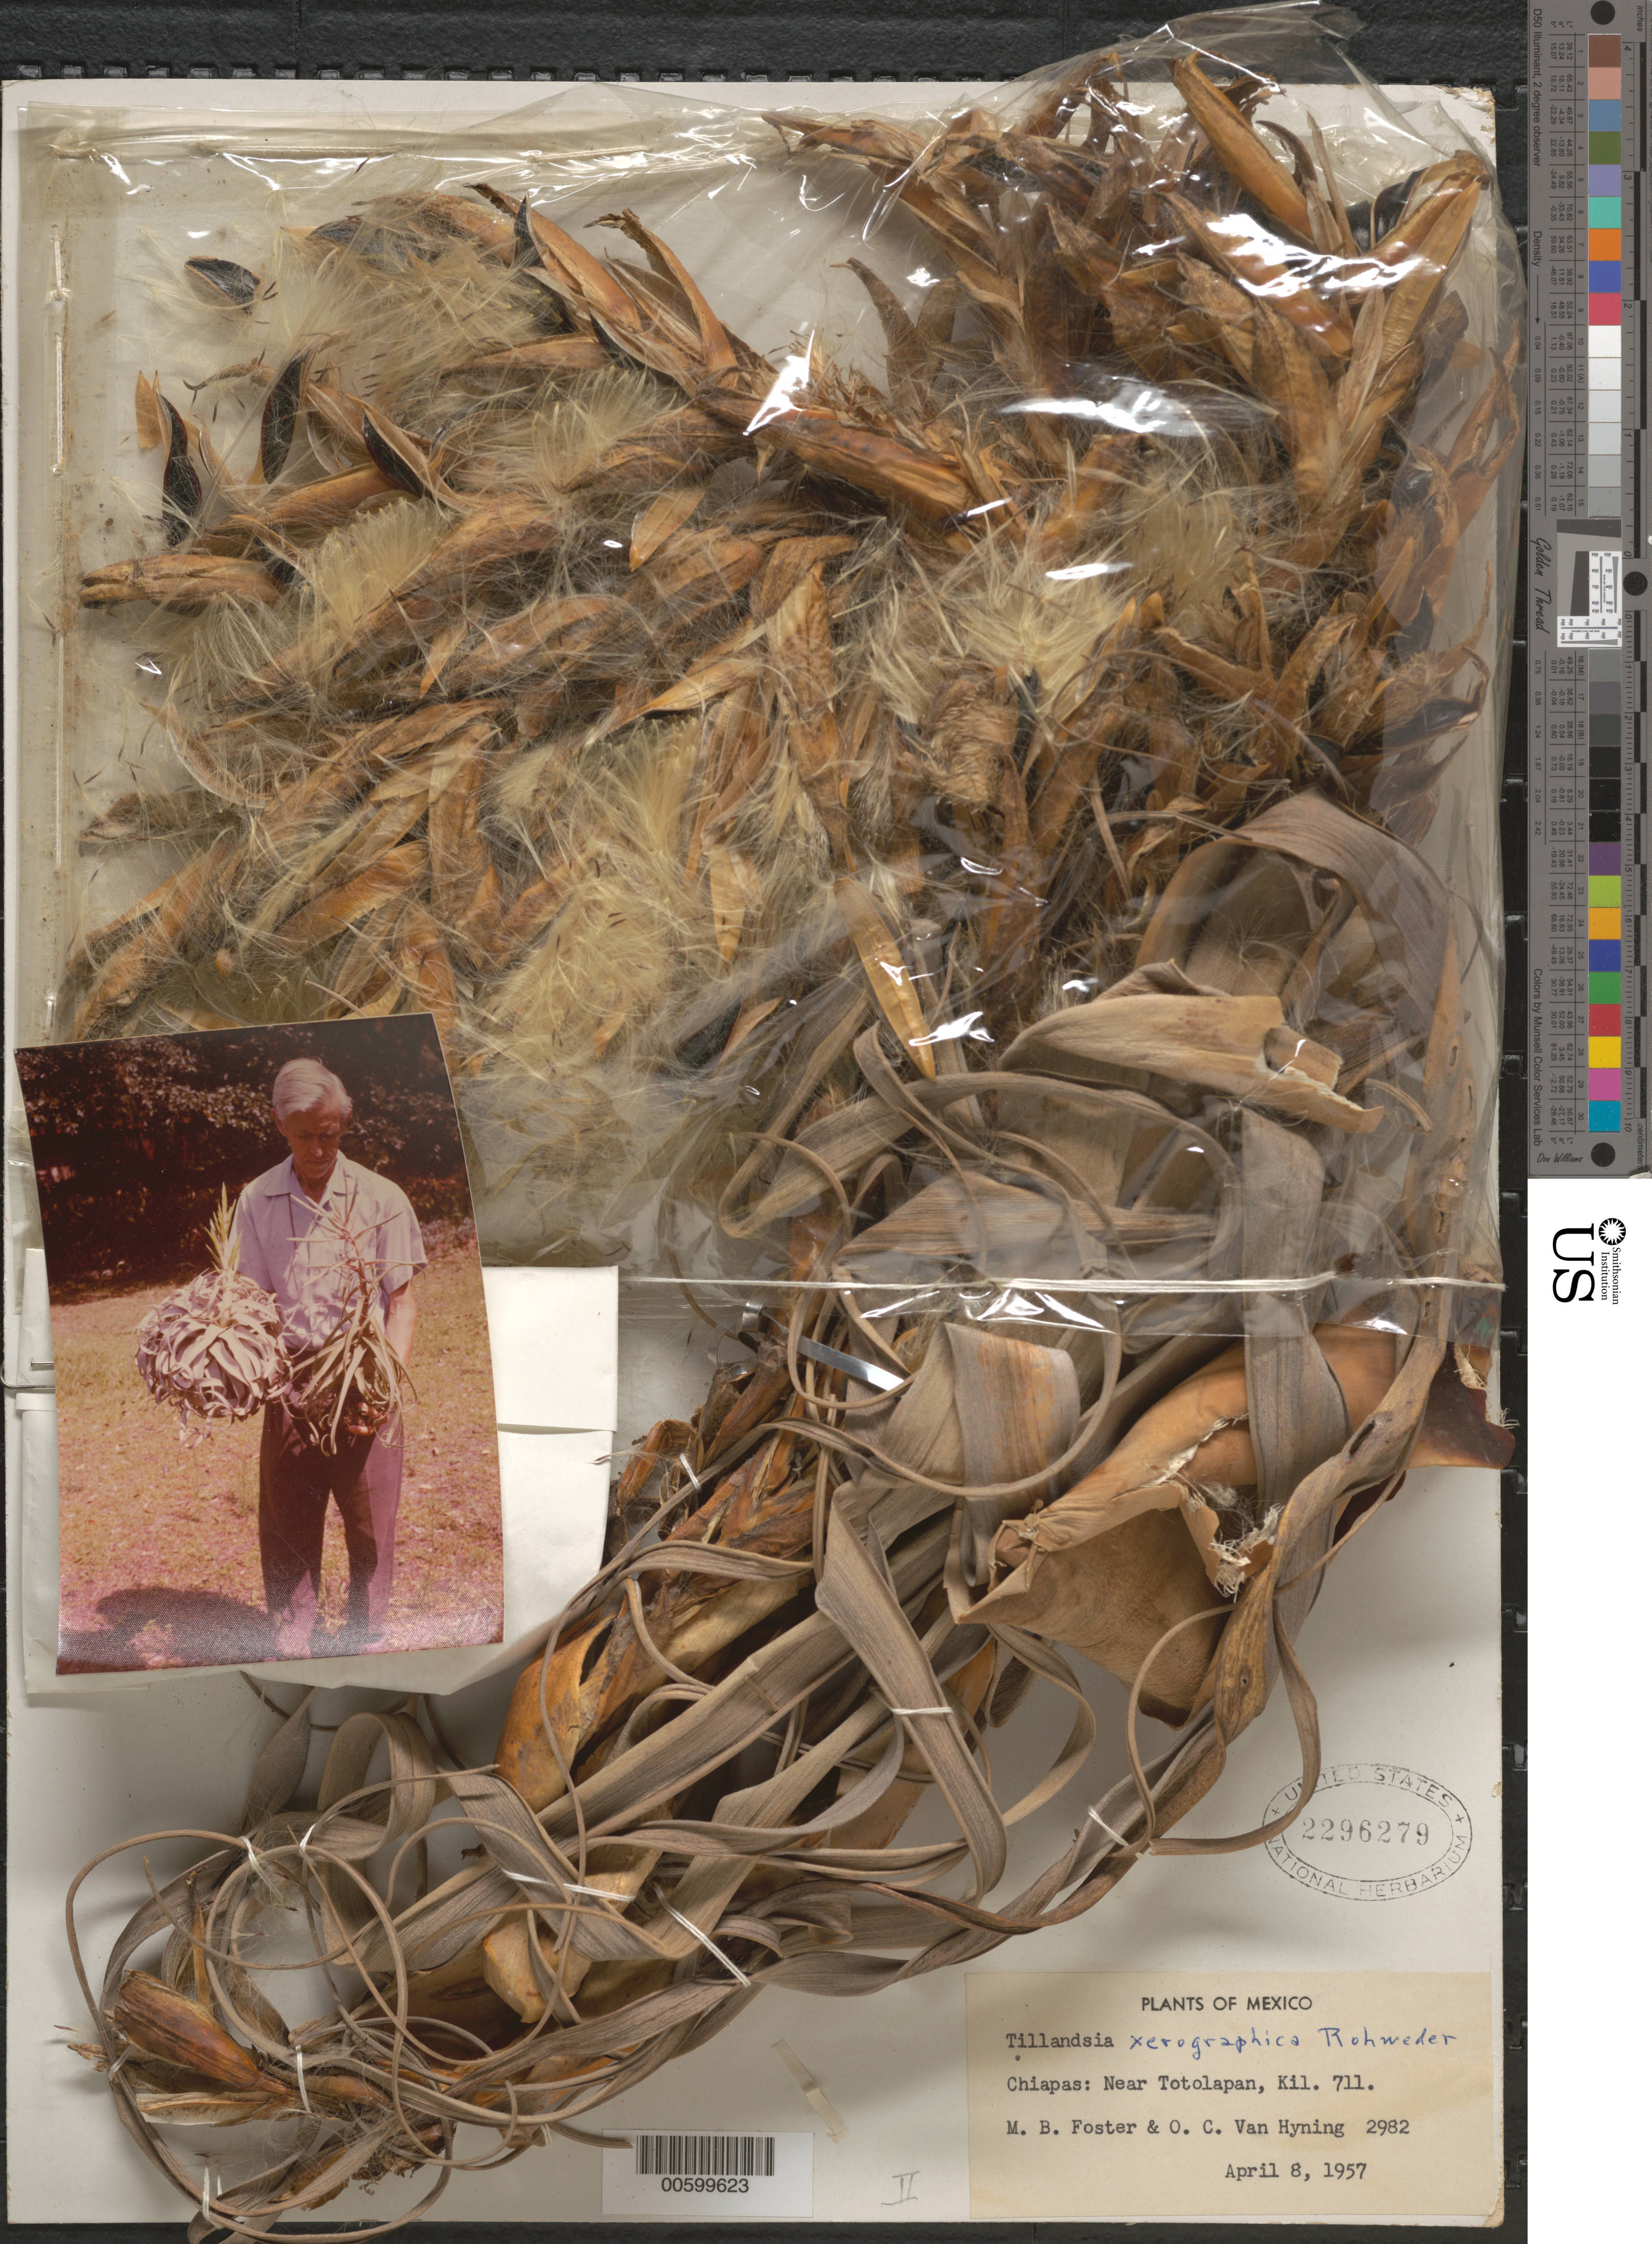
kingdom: Plantae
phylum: Tracheophyta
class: Liliopsida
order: Poales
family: Bromeliaceae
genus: Tillandsia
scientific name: Tillandsia xerographica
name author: Rohweder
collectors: M. B. Foster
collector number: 2982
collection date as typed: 08 Apr 1957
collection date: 1957-04-08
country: Mexico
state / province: Chiapas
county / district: Totolapa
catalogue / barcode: US 2296279